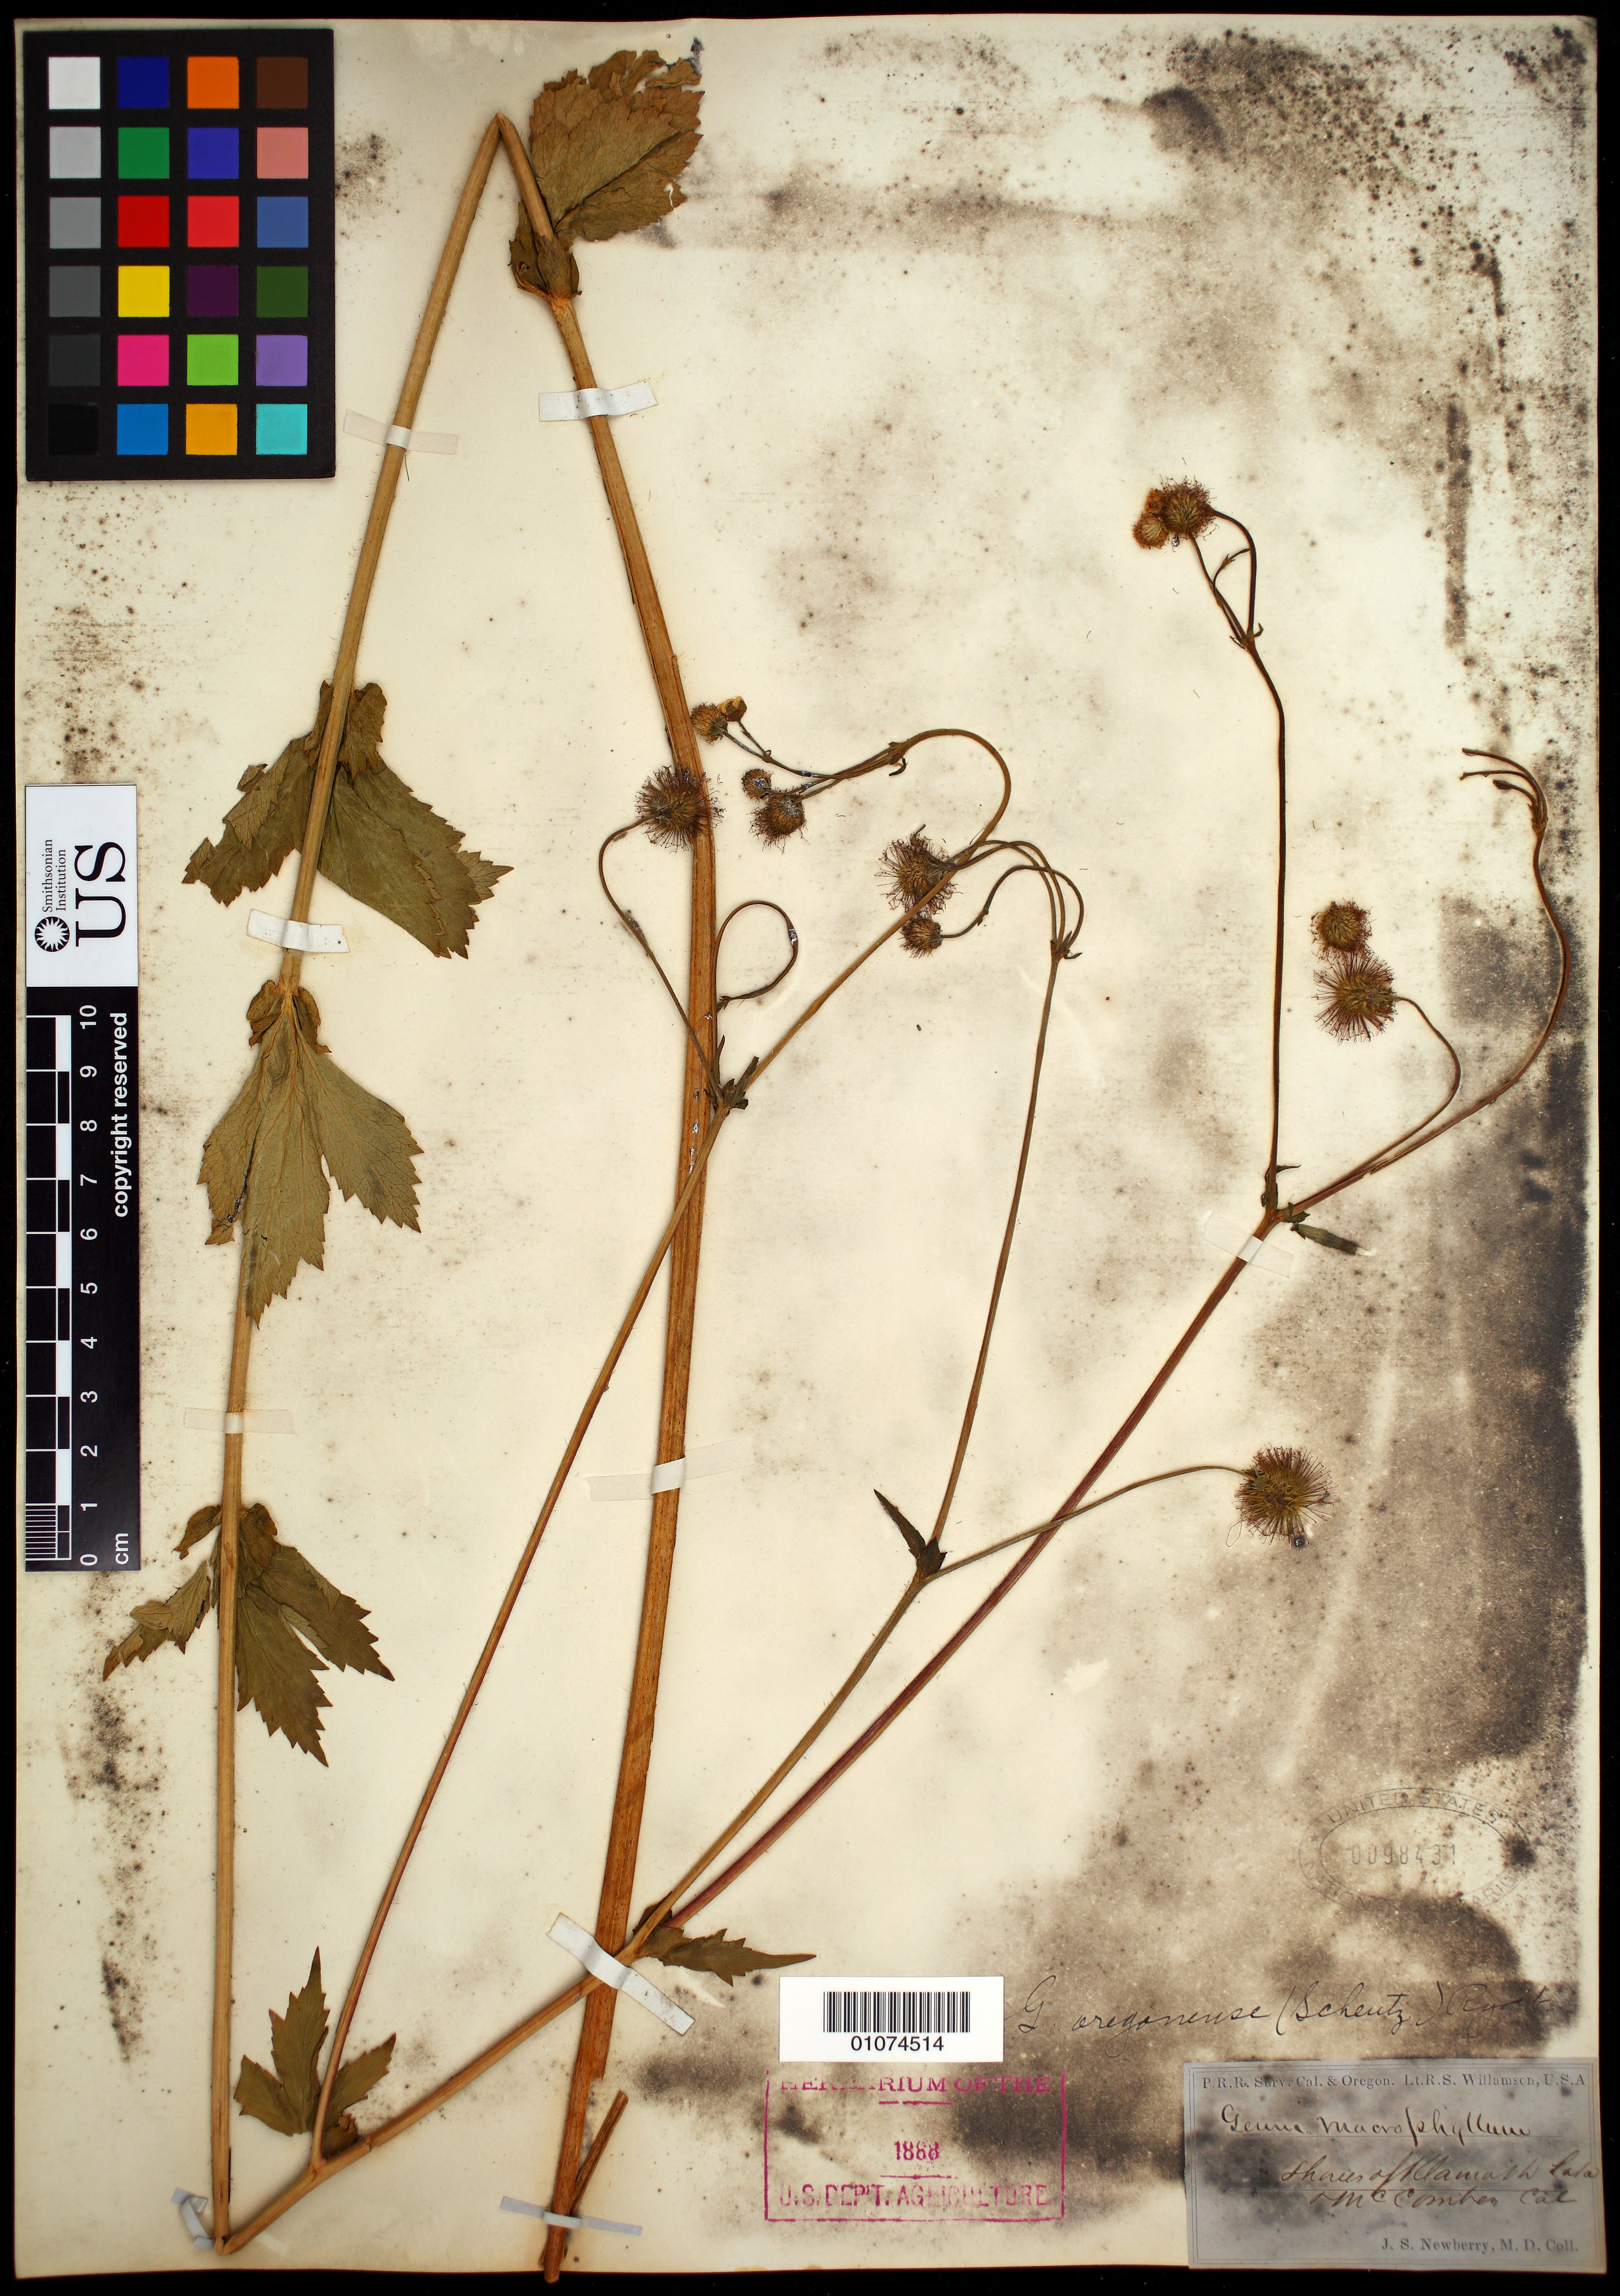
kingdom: Plantae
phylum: Tracheophyta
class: Magnoliopsida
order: Rosales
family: Rosaceae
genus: Geum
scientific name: Geum oregonense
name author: Rydb.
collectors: J. S. Newberry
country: United States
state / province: California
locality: McCombs; Shores of Mamoth Lake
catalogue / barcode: US 98431